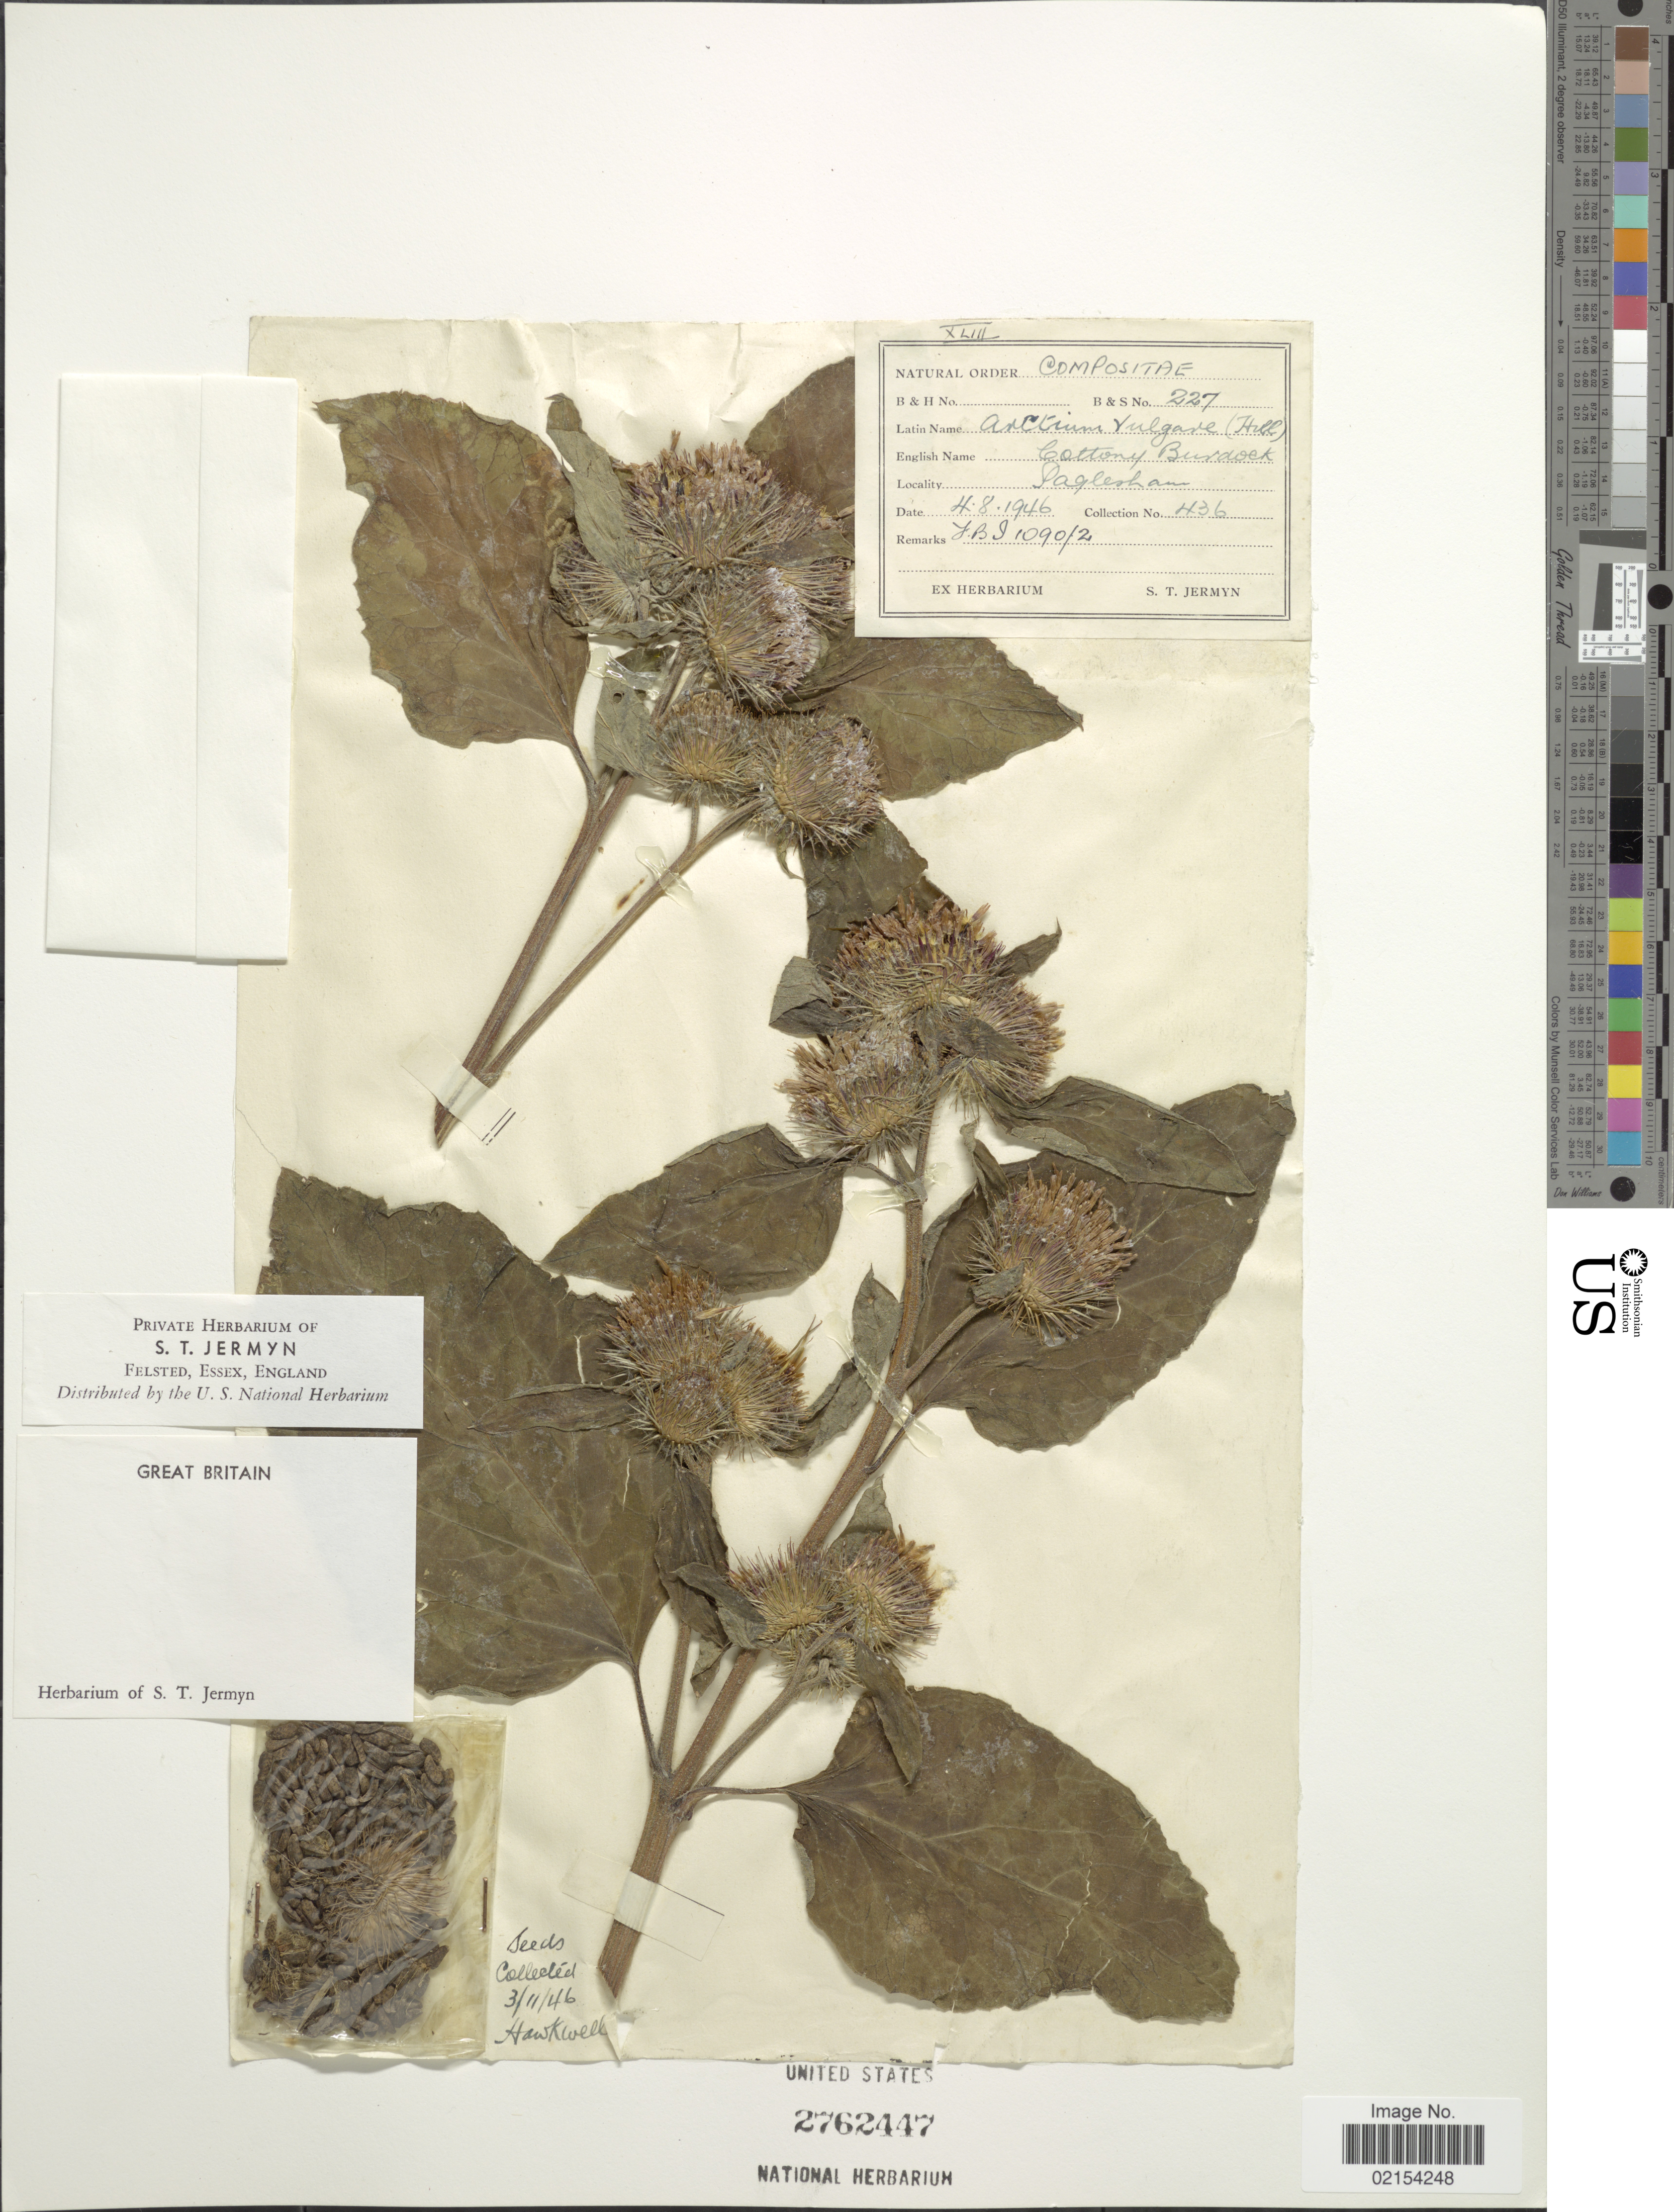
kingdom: Plantae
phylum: Tracheophyta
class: Magnoliopsida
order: Asterales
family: Asteraceae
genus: Arctium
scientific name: Arctium lappa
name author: L.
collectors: S. Jermyn (herbarium)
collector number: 436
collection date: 1946-08-04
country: United Kingdom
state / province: England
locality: Great Britain. Paglesham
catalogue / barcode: US 2762447